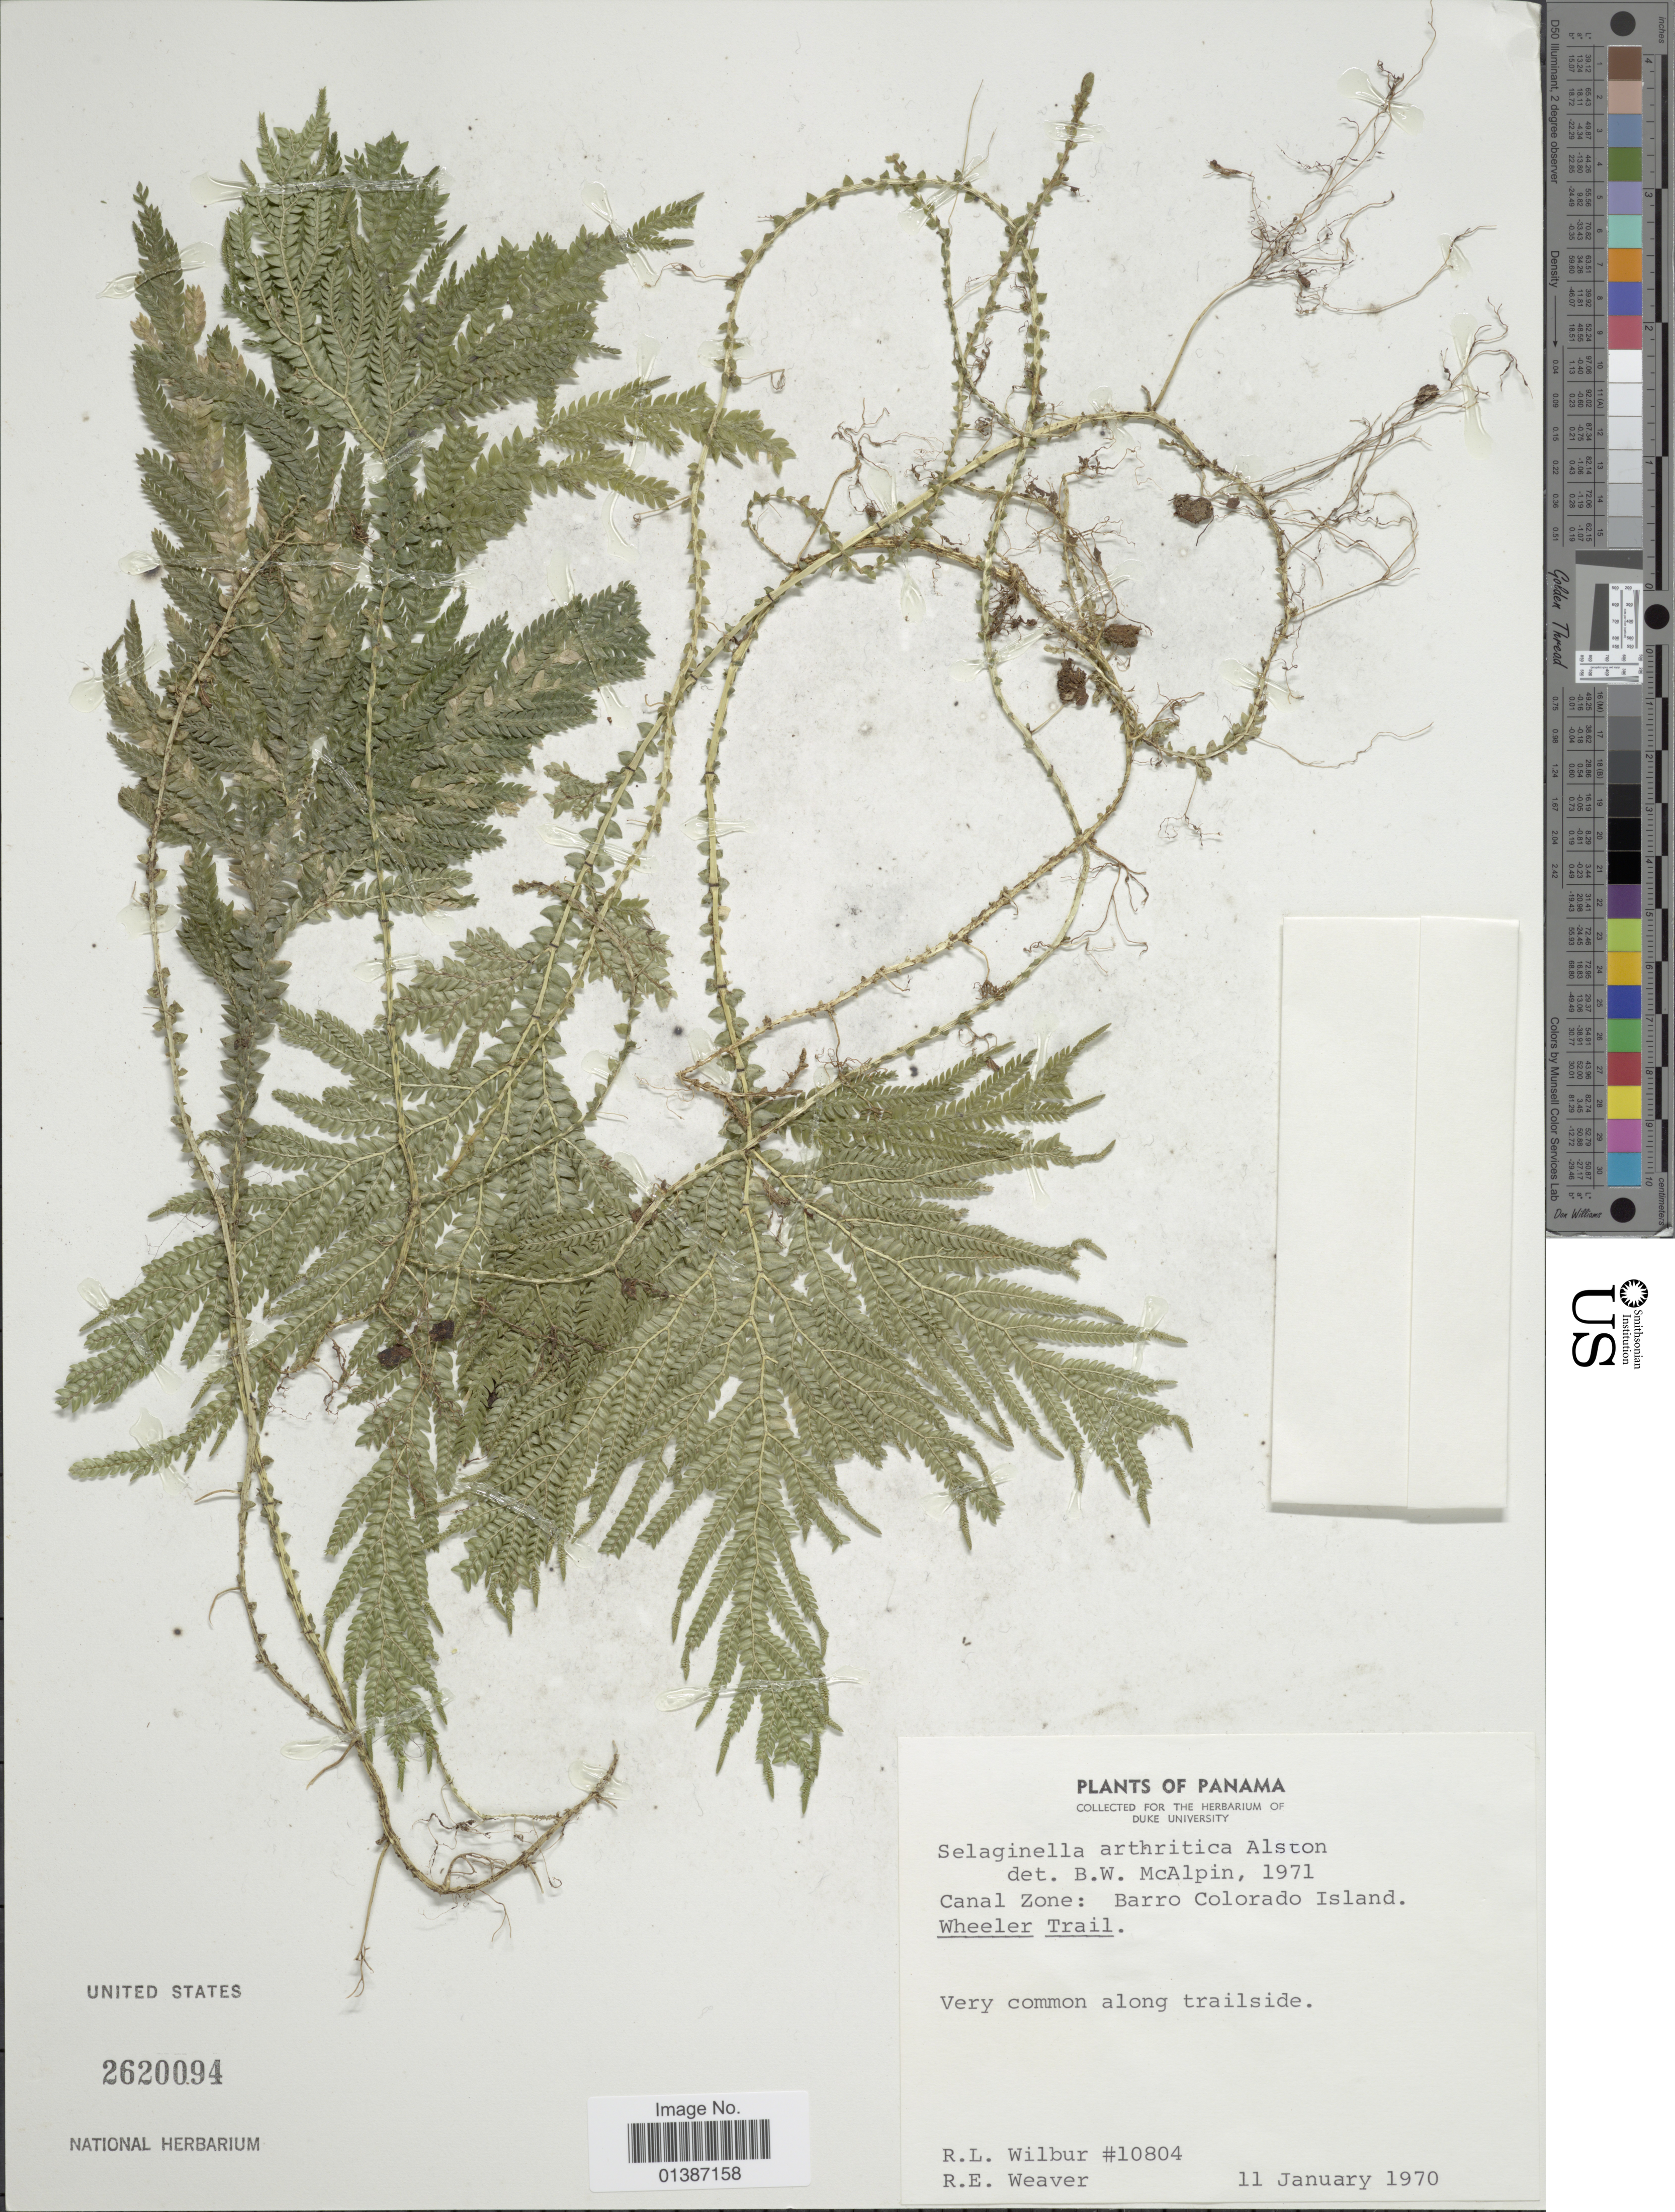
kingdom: Plantae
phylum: Tracheophyta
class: Lycopodiopsida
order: Selaginellales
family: Selaginellaceae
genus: Selaginella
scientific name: Selaginella arthritica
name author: Alston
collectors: R. L. Wilbur & R. E. Weaver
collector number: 10804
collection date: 1970-01-11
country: Panama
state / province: Panamá Oeste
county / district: Canal Zone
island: Barro Colorado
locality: Canal Zone: Barro Colorado Island, Wheeler Trail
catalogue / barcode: US 2620094